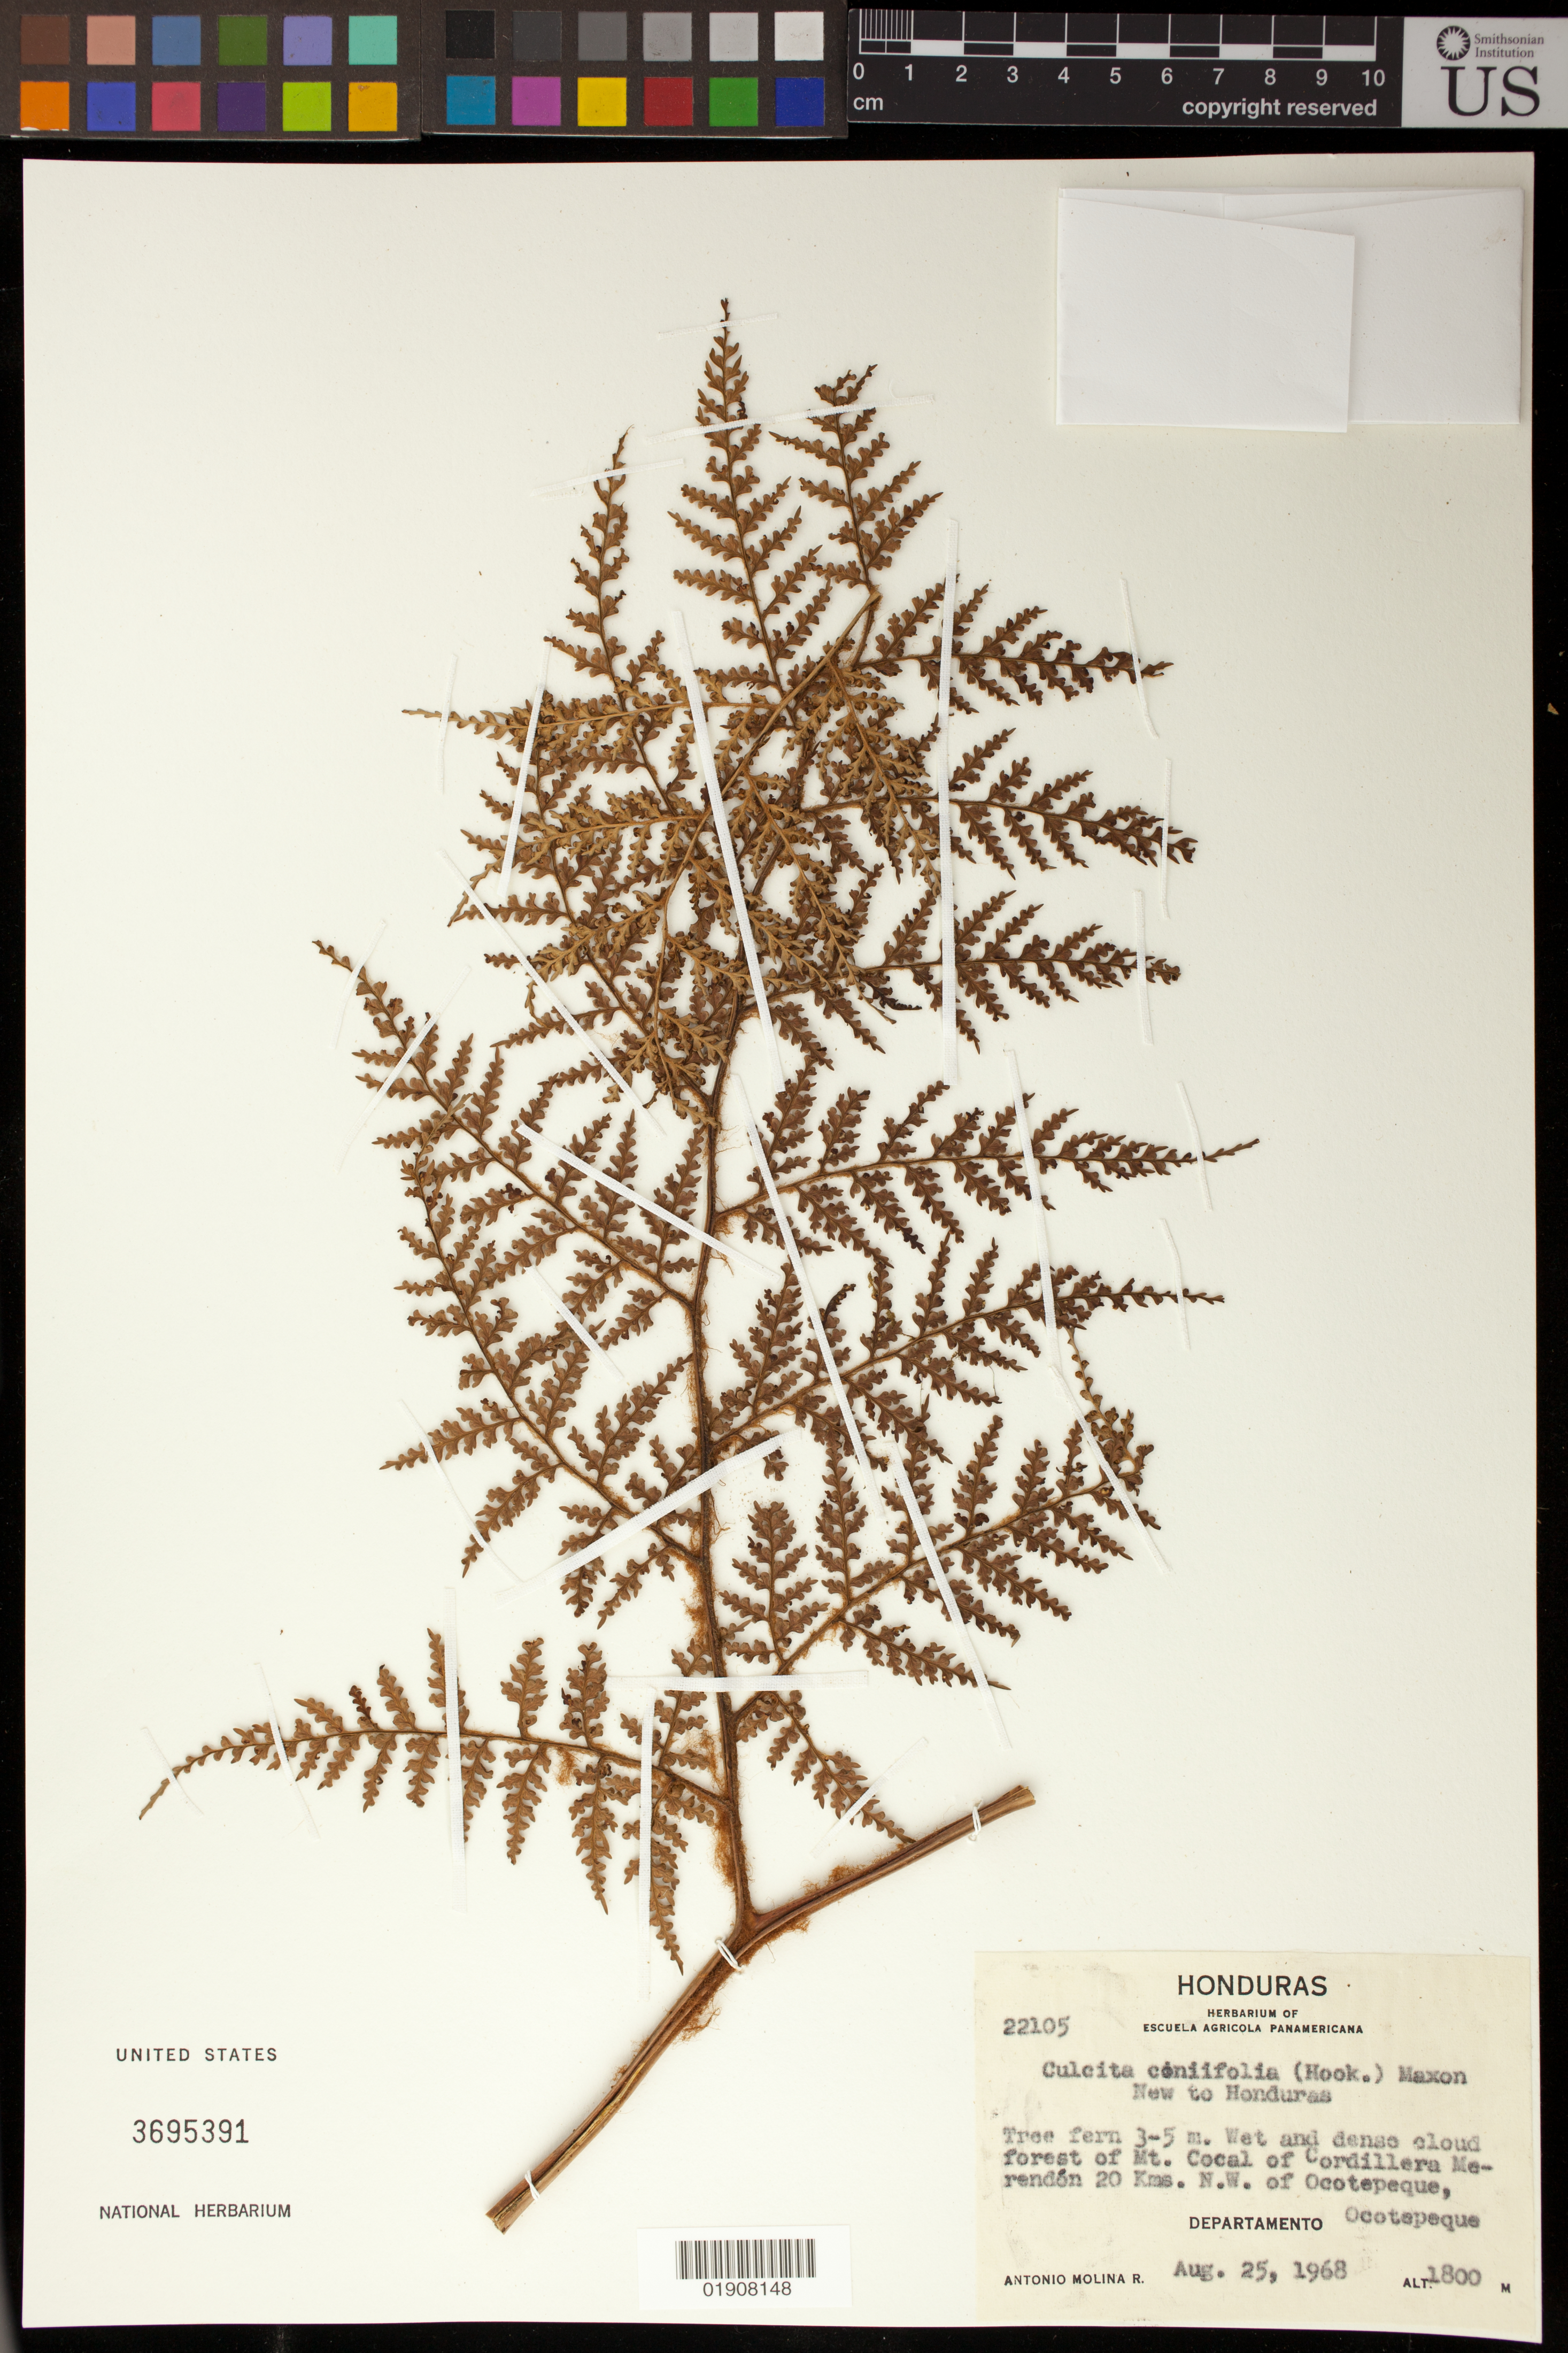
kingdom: Plantae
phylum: Tracheophyta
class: Polypodiopsida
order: Cyatheales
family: Culcitaceae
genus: Culcita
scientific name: Culcita coniifolia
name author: (Hook.) Maxon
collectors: A. Molina R.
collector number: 22105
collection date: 1968-08-25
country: Honduras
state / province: Ocotepeque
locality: Mt. Cocal of Cordillera Merendon 20 kms. NW of Ocotepeque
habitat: Wet and dense cloud forest.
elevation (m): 1800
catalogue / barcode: US 3695391